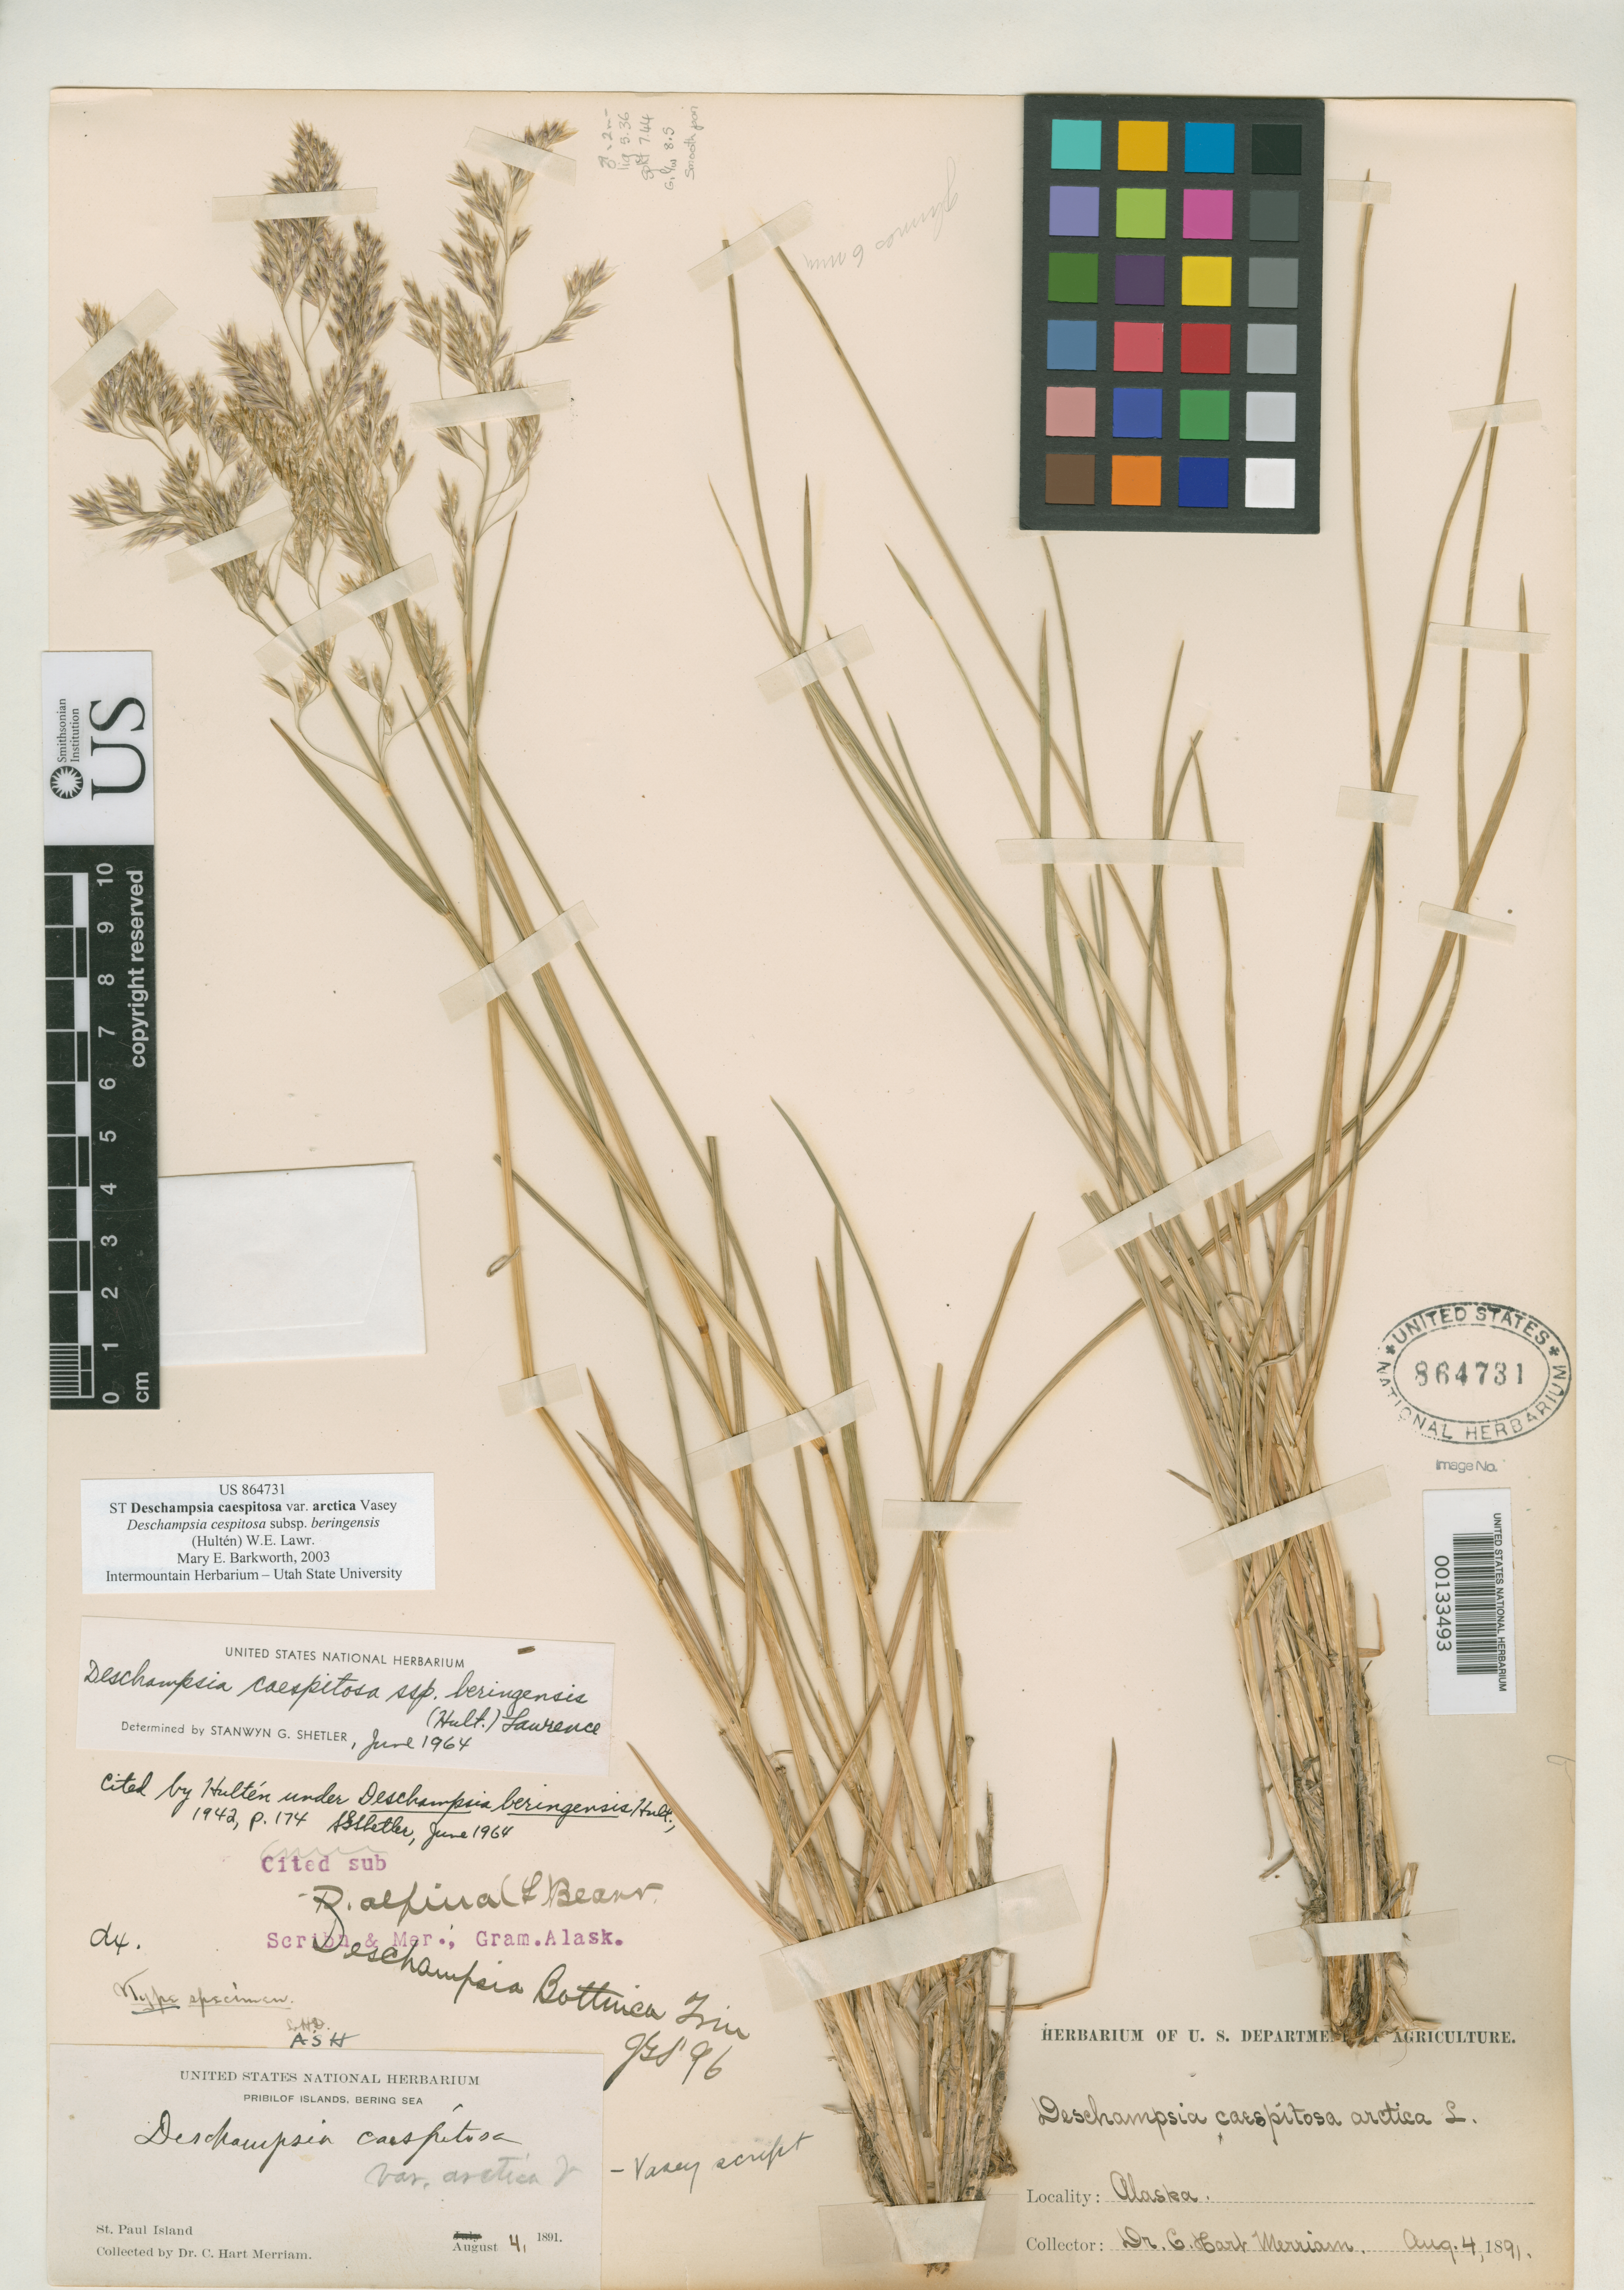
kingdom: Plantae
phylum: Tracheophyta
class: Liliopsida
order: Poales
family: Poaceae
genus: Deschampsia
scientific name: Deschampsia cespitosa var. arctica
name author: Vasey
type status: Syntype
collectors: C. Merriam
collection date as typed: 04 Aug 1891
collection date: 1891-08-04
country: United States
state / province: Alaska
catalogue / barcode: US 864731